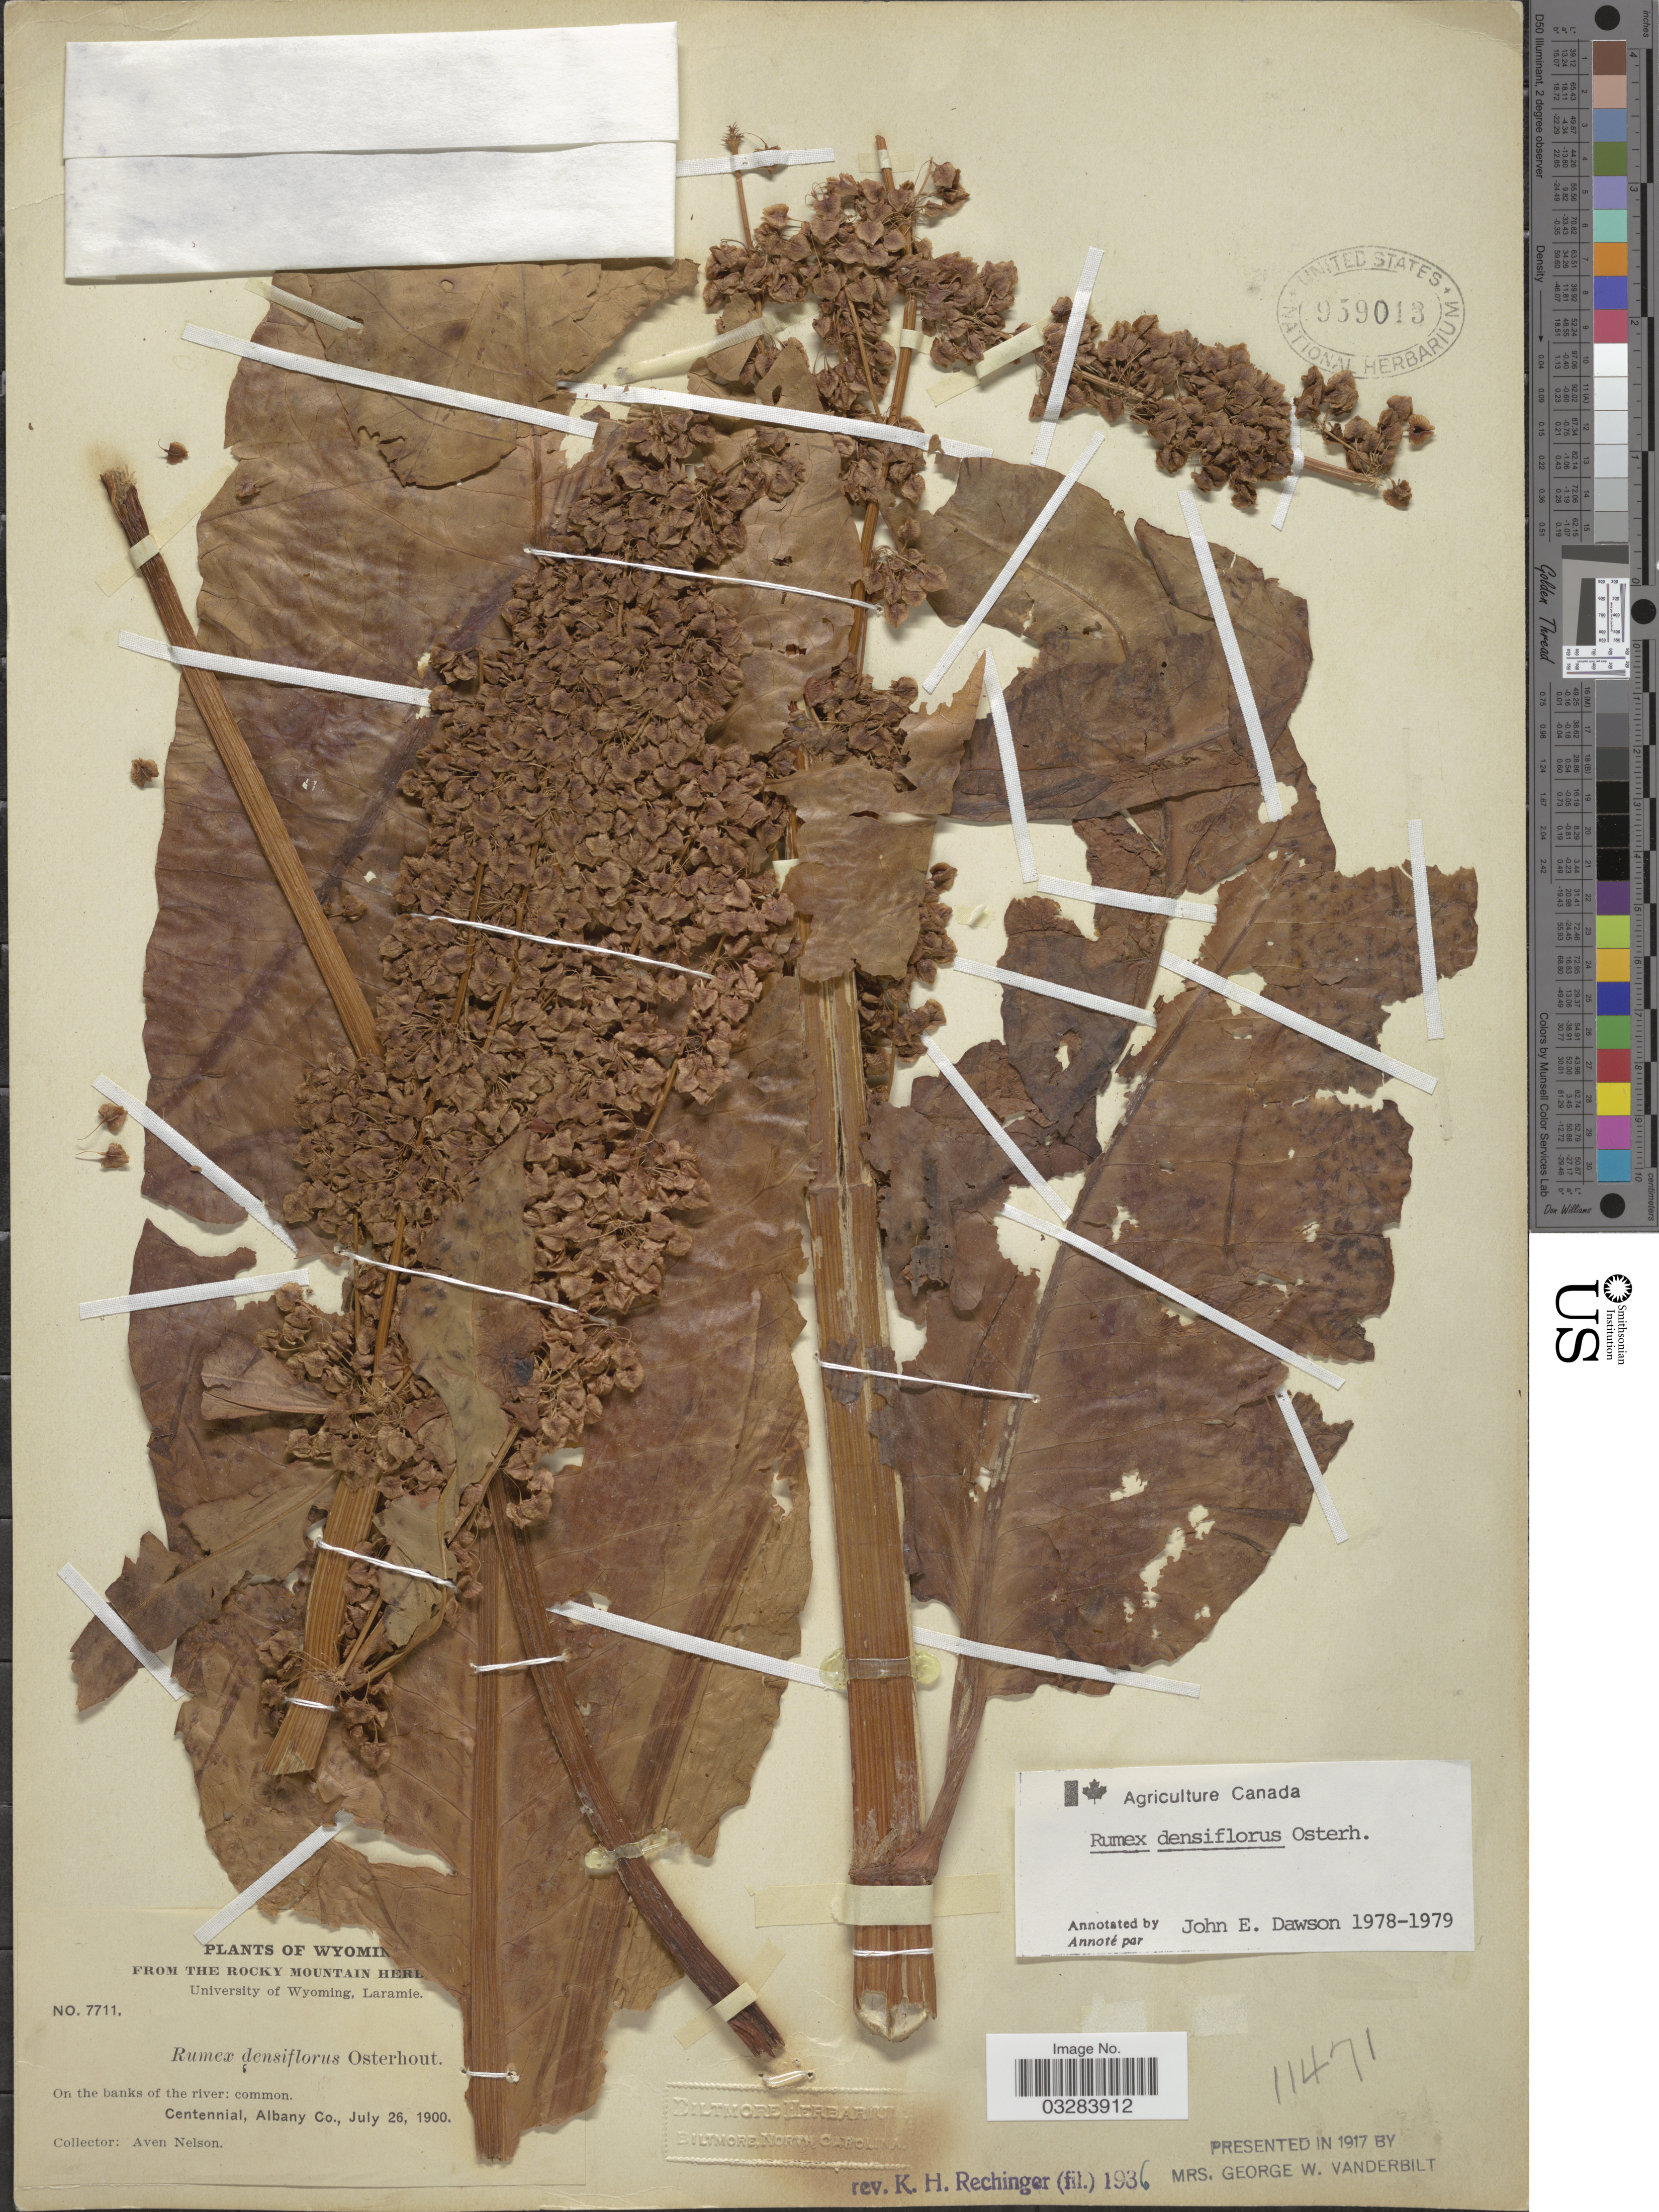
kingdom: Plantae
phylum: Tracheophyta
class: Magnoliopsida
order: Caryophyllales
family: Polygonaceae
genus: Rumex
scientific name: Rumex densiflorus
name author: Osterh.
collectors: A. Nelson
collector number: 7711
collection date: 1900-07-26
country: United States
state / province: Wyoming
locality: Centennial, Albany Co.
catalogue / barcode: US 959013